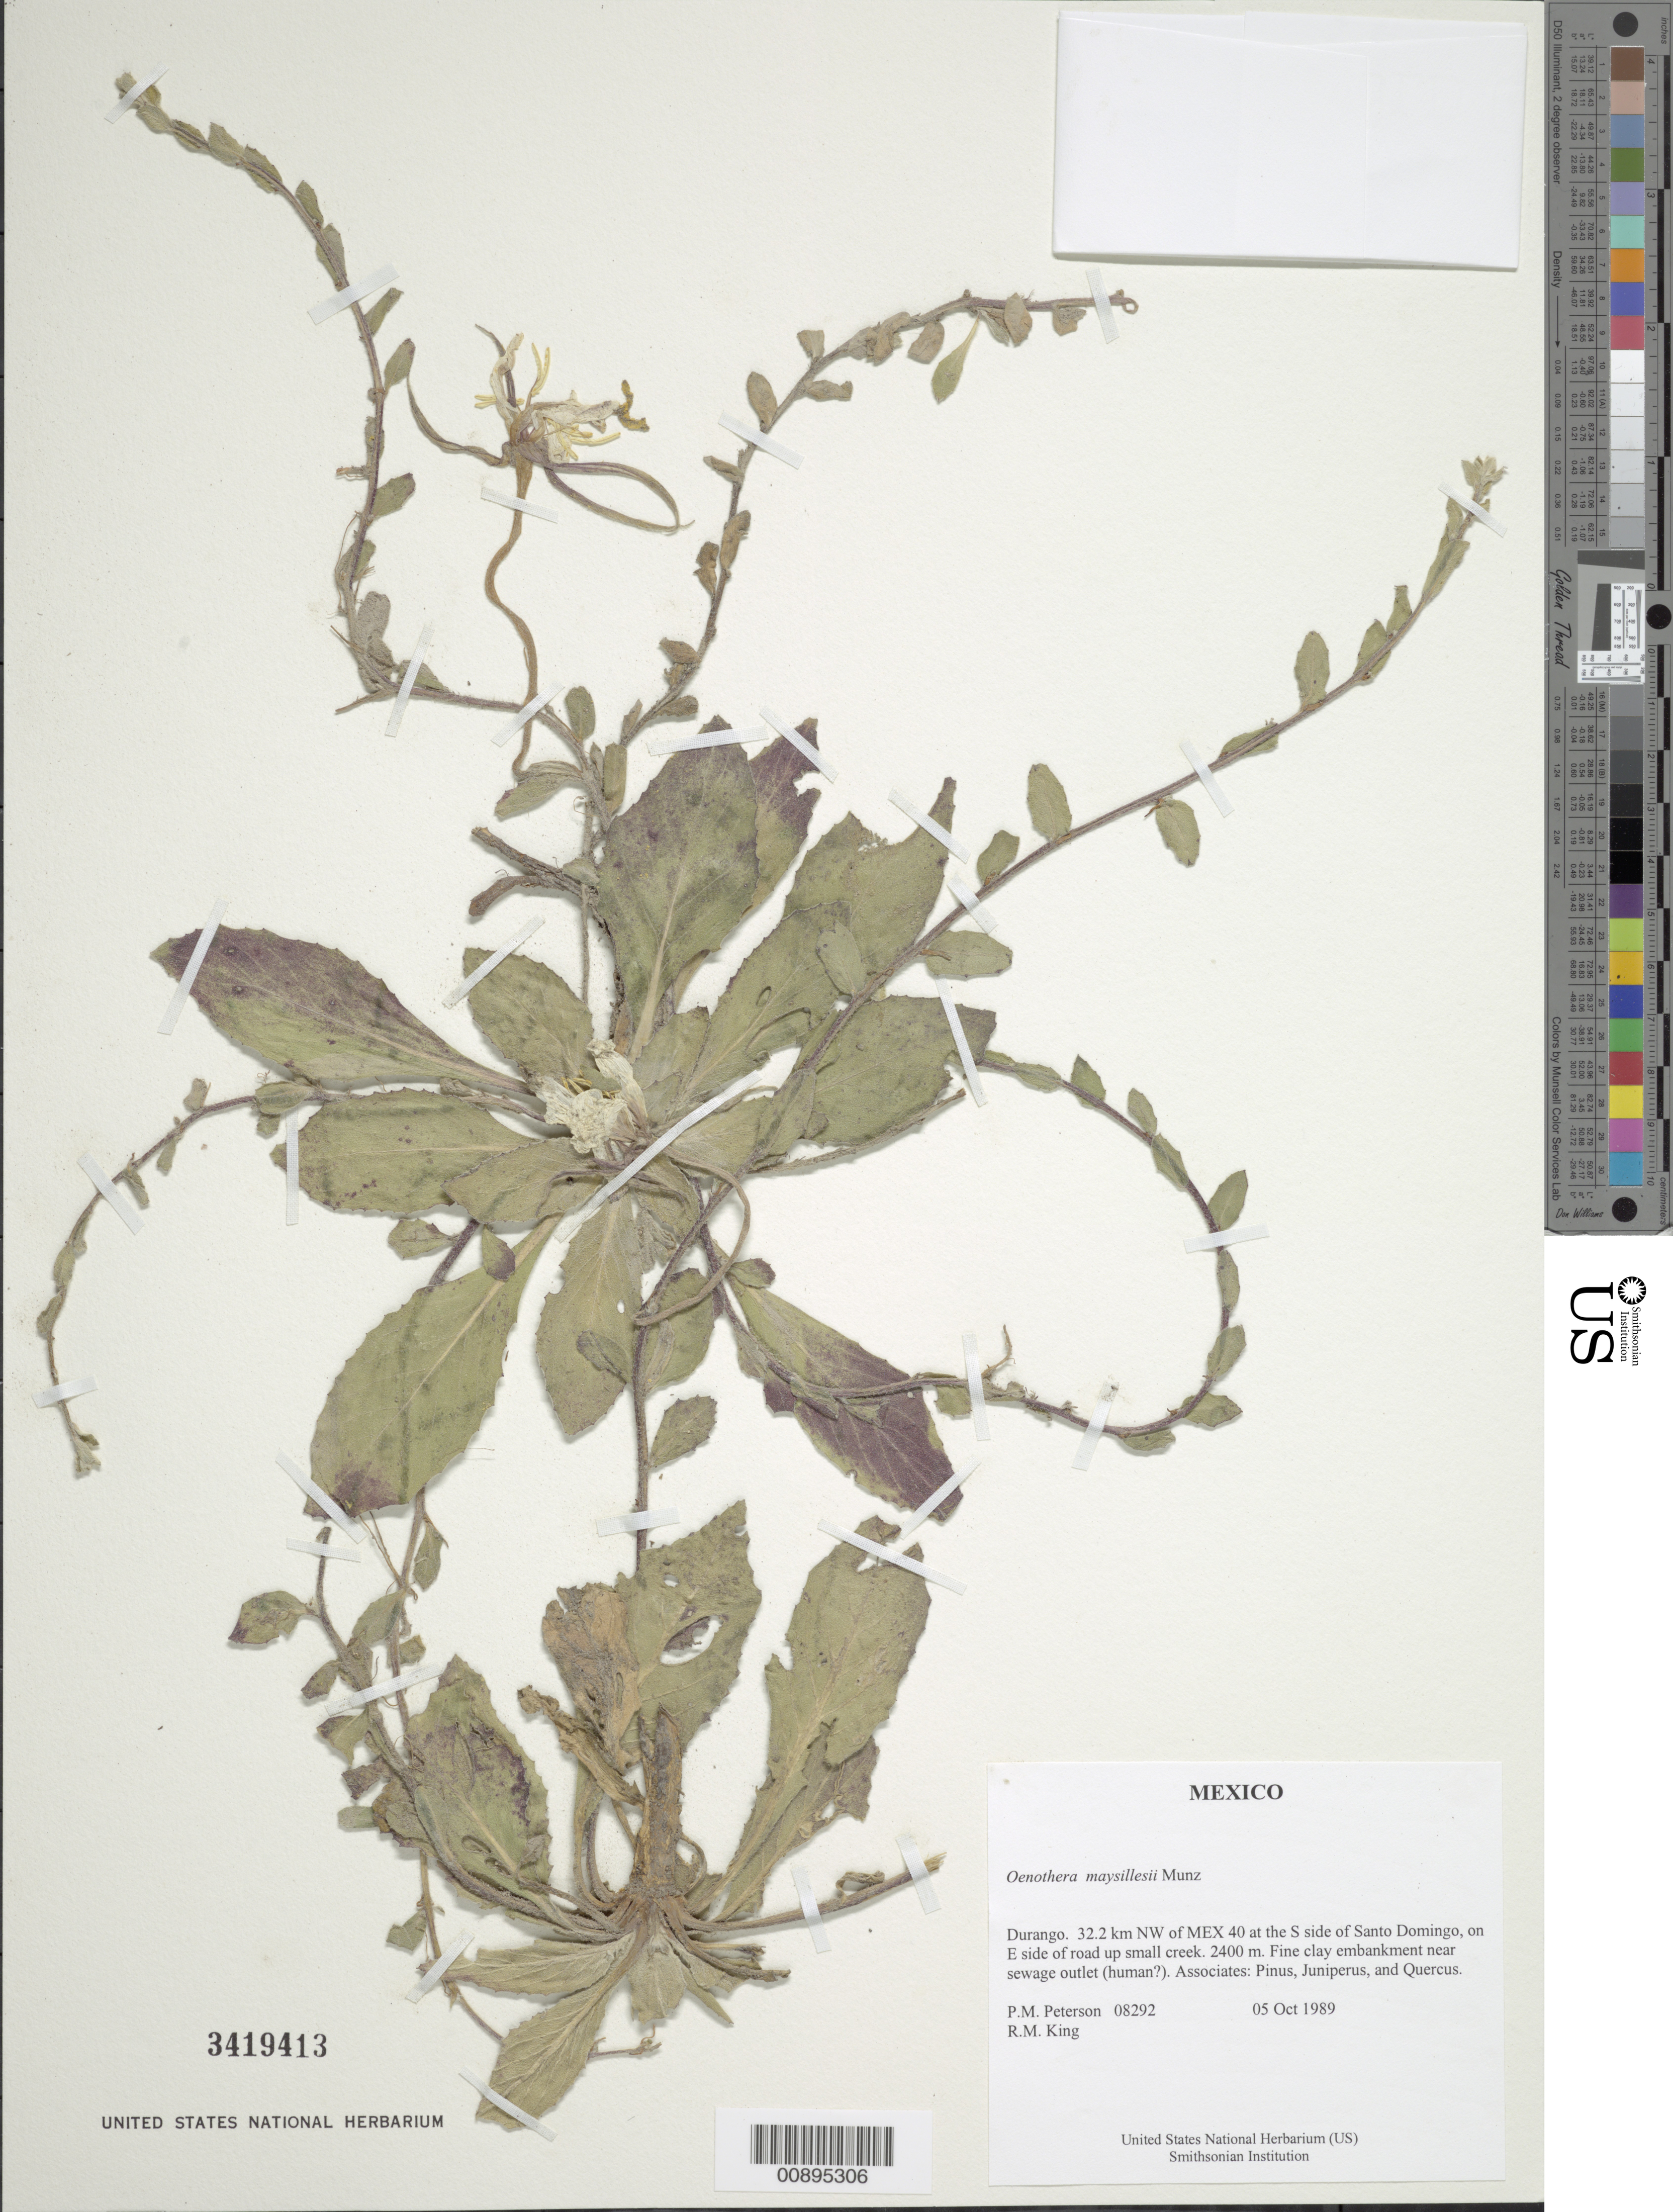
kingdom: Plantae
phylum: Tracheophyta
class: Magnoliopsida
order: Myrtales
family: Onagraceae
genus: Oenothera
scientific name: Oenothera maysillesii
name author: Munz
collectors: P. M. Peterson & R. M. King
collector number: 08292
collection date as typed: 05 Oct 1989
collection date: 1989-10-05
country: Mexico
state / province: Durango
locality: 32.2 km NW of MEX 40 at the S side of Santo Domingo, on E side of road up small creek.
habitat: Fine clay embankment near sewage outlet (human?). Associates: Pinus, Juniperus, and Quercus.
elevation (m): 2400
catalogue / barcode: US 3419413